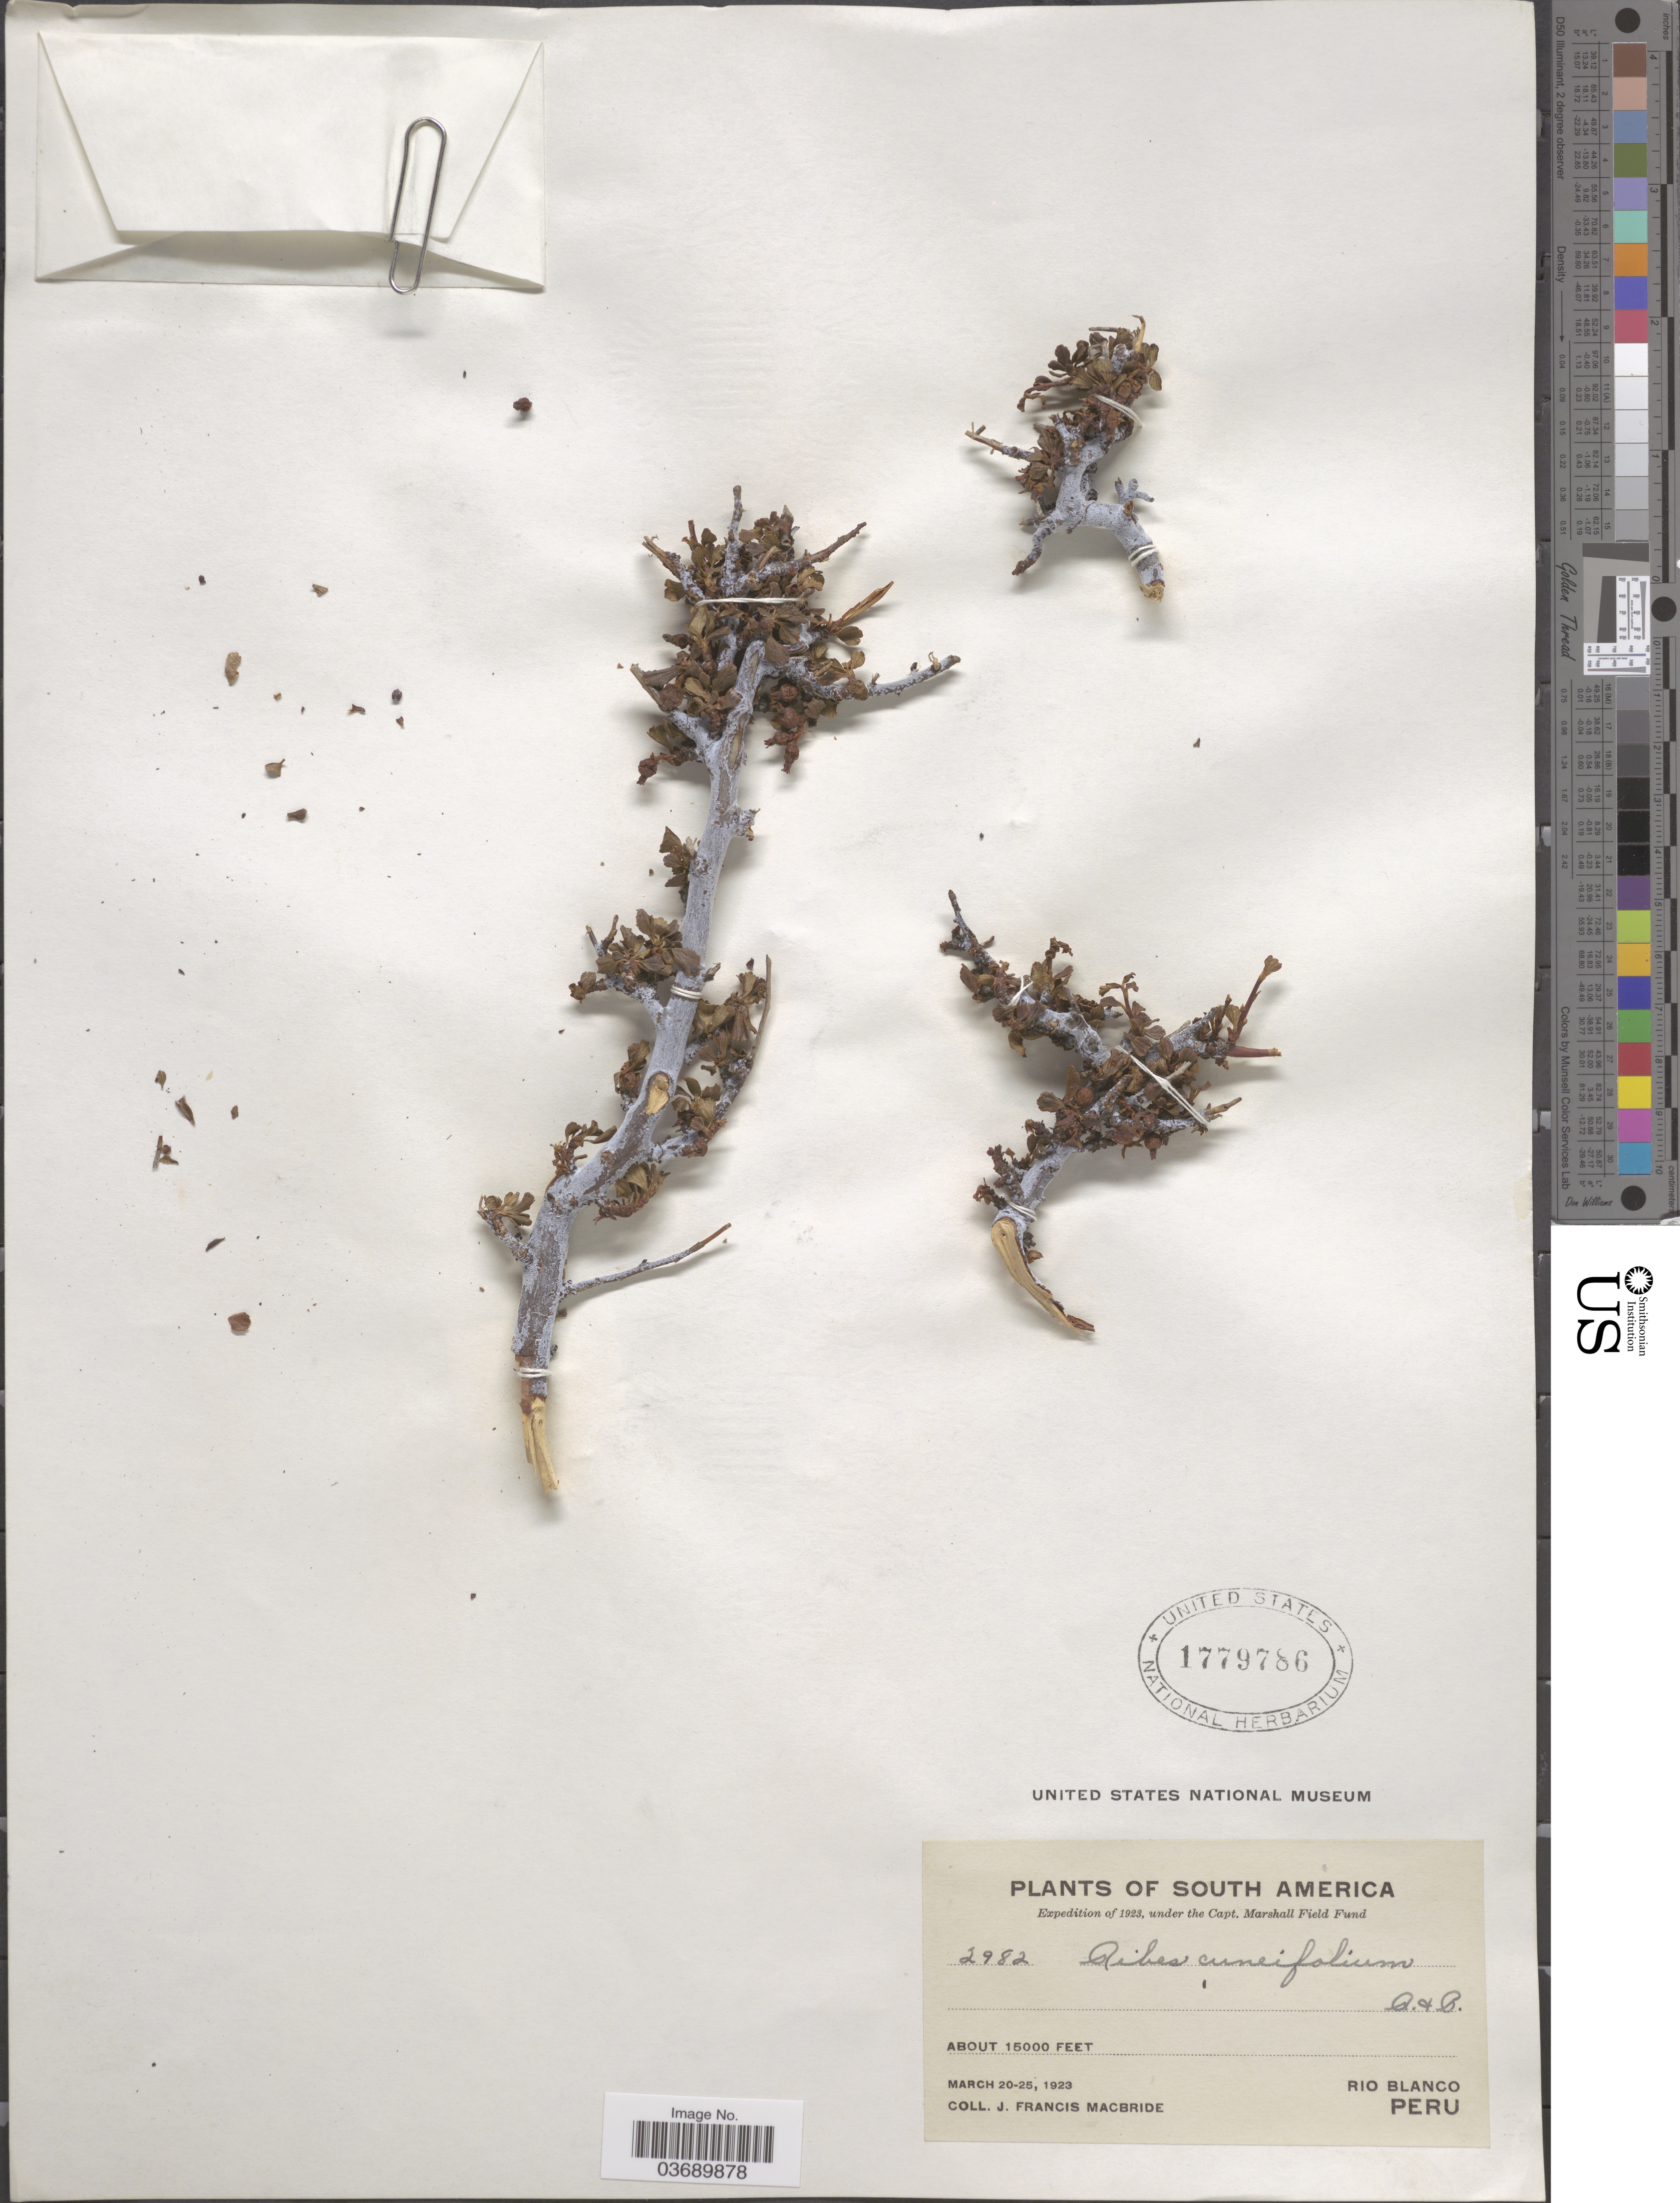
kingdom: Plantae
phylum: Tracheophyta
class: Magnoliopsida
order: Saxifragales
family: Grossulariaceae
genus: Ribes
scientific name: Ribes cuneifolium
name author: Ruiz & Pav.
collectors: J. F. Macbride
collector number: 2982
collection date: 1923-03-20/1923-03-25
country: Peru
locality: Rio Blanco.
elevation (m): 4572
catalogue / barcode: US 1779786